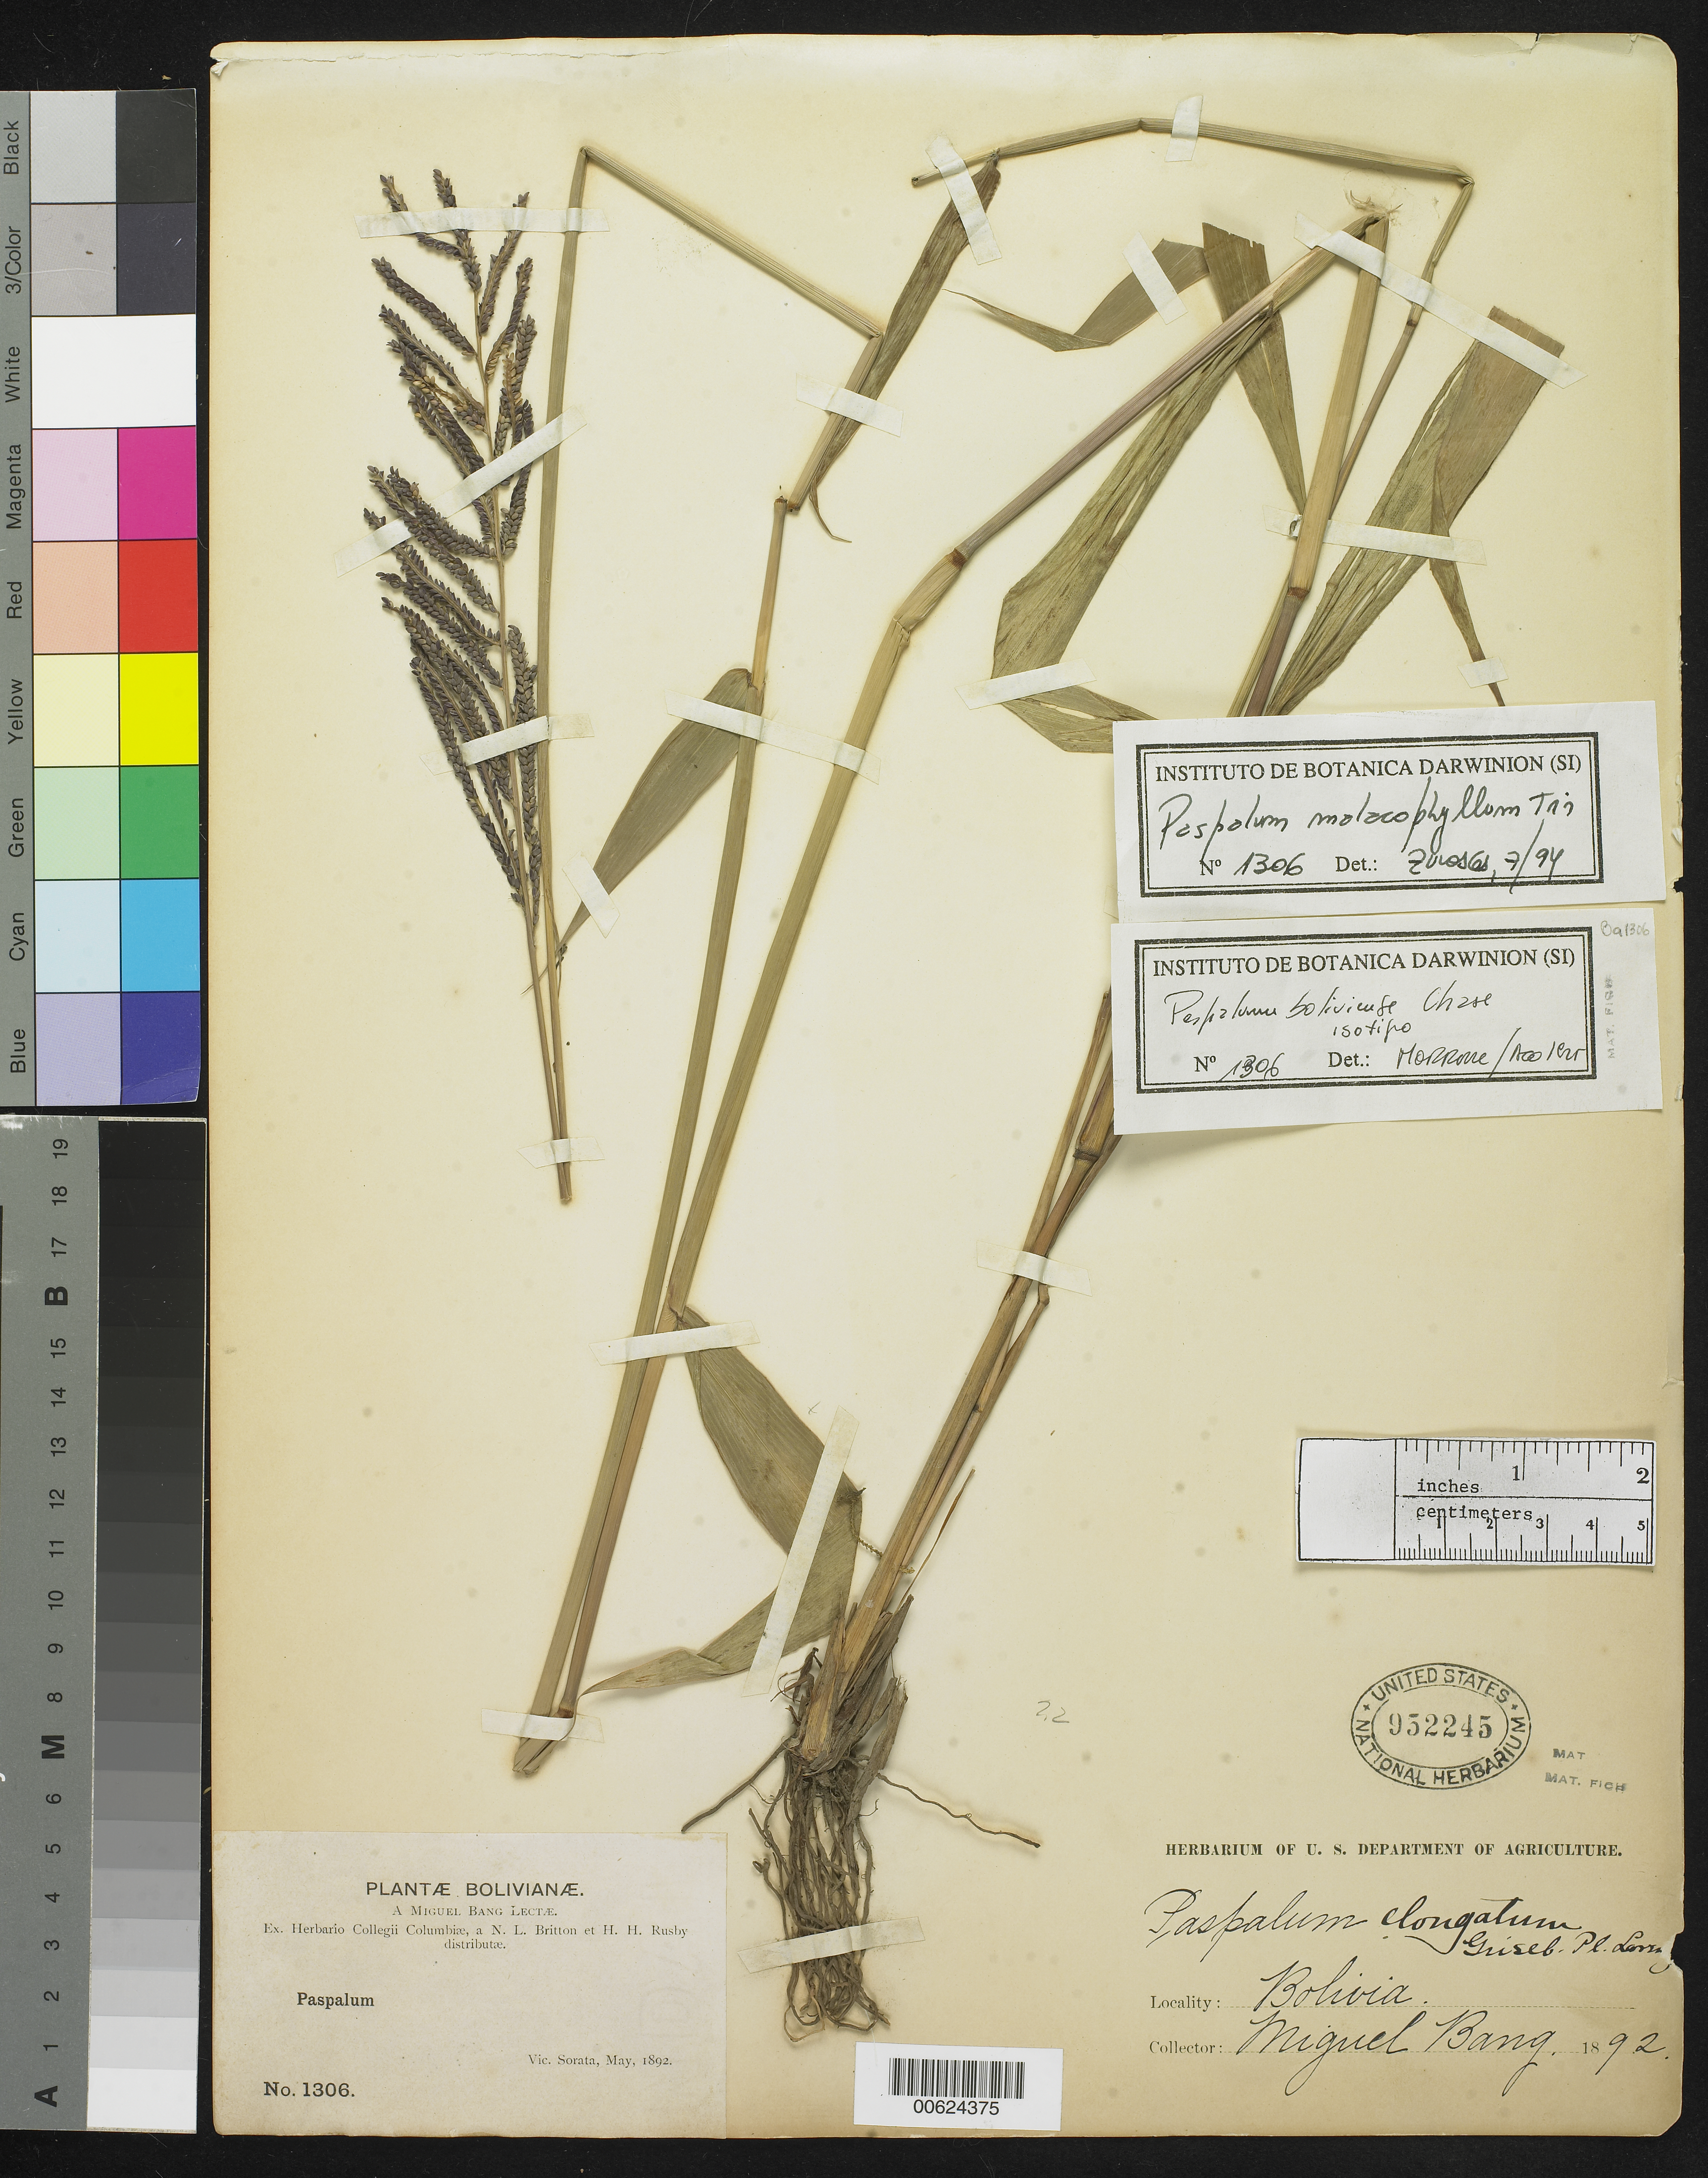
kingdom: Plantae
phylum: Tracheophyta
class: Liliopsida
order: Poales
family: Poaceae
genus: Paspalum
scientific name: Paspalum boliviense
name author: Chase in Hitchc.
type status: Isotype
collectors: M. Bang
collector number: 1306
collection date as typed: May 1892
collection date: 1892-05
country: Bolivia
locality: Near Sorata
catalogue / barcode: US 952245